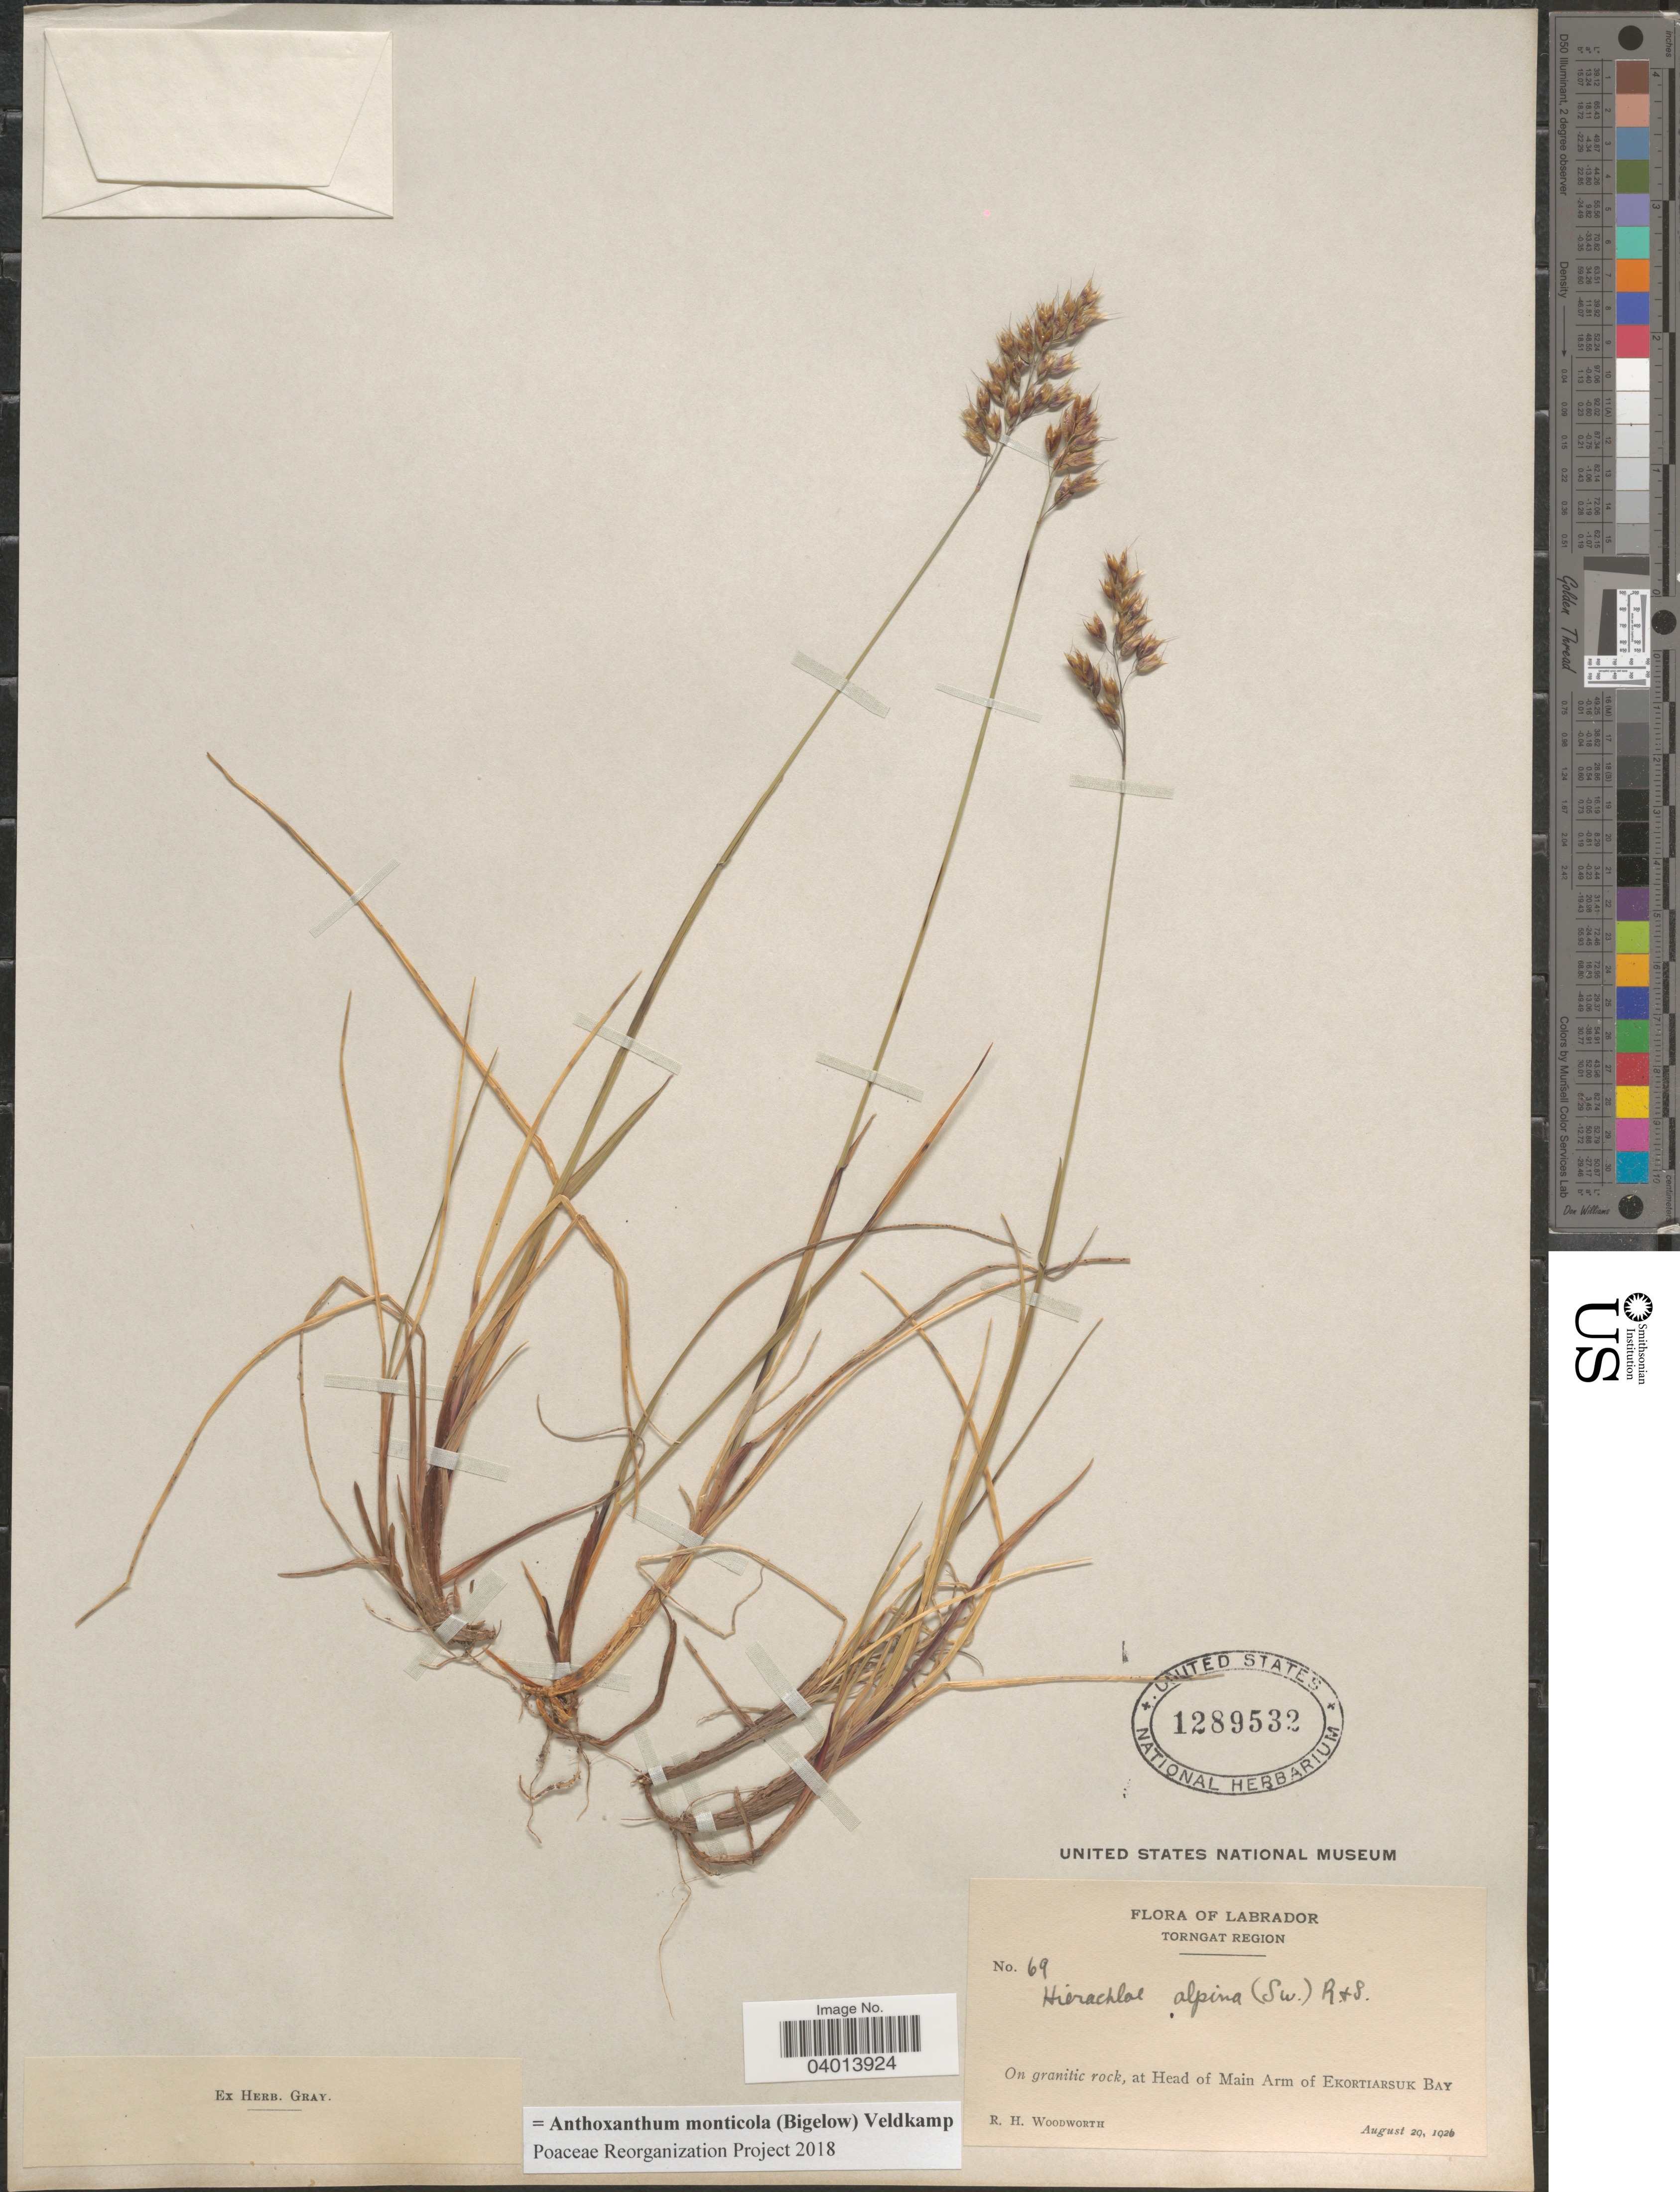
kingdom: Plantae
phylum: Tracheophyta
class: Liliopsida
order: Poales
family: Poaceae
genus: Anthoxanthum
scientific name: Anthoxanthum monticola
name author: (Bigelow) Veldkamp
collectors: R. Woodworth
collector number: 69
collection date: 1926-08-29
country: Canada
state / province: Newfoundland and Labrador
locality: Labrador. Torngat Region. On granitic rock, at Head of Main Arm of Ekortiarsuk Bay.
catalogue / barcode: US 1289532